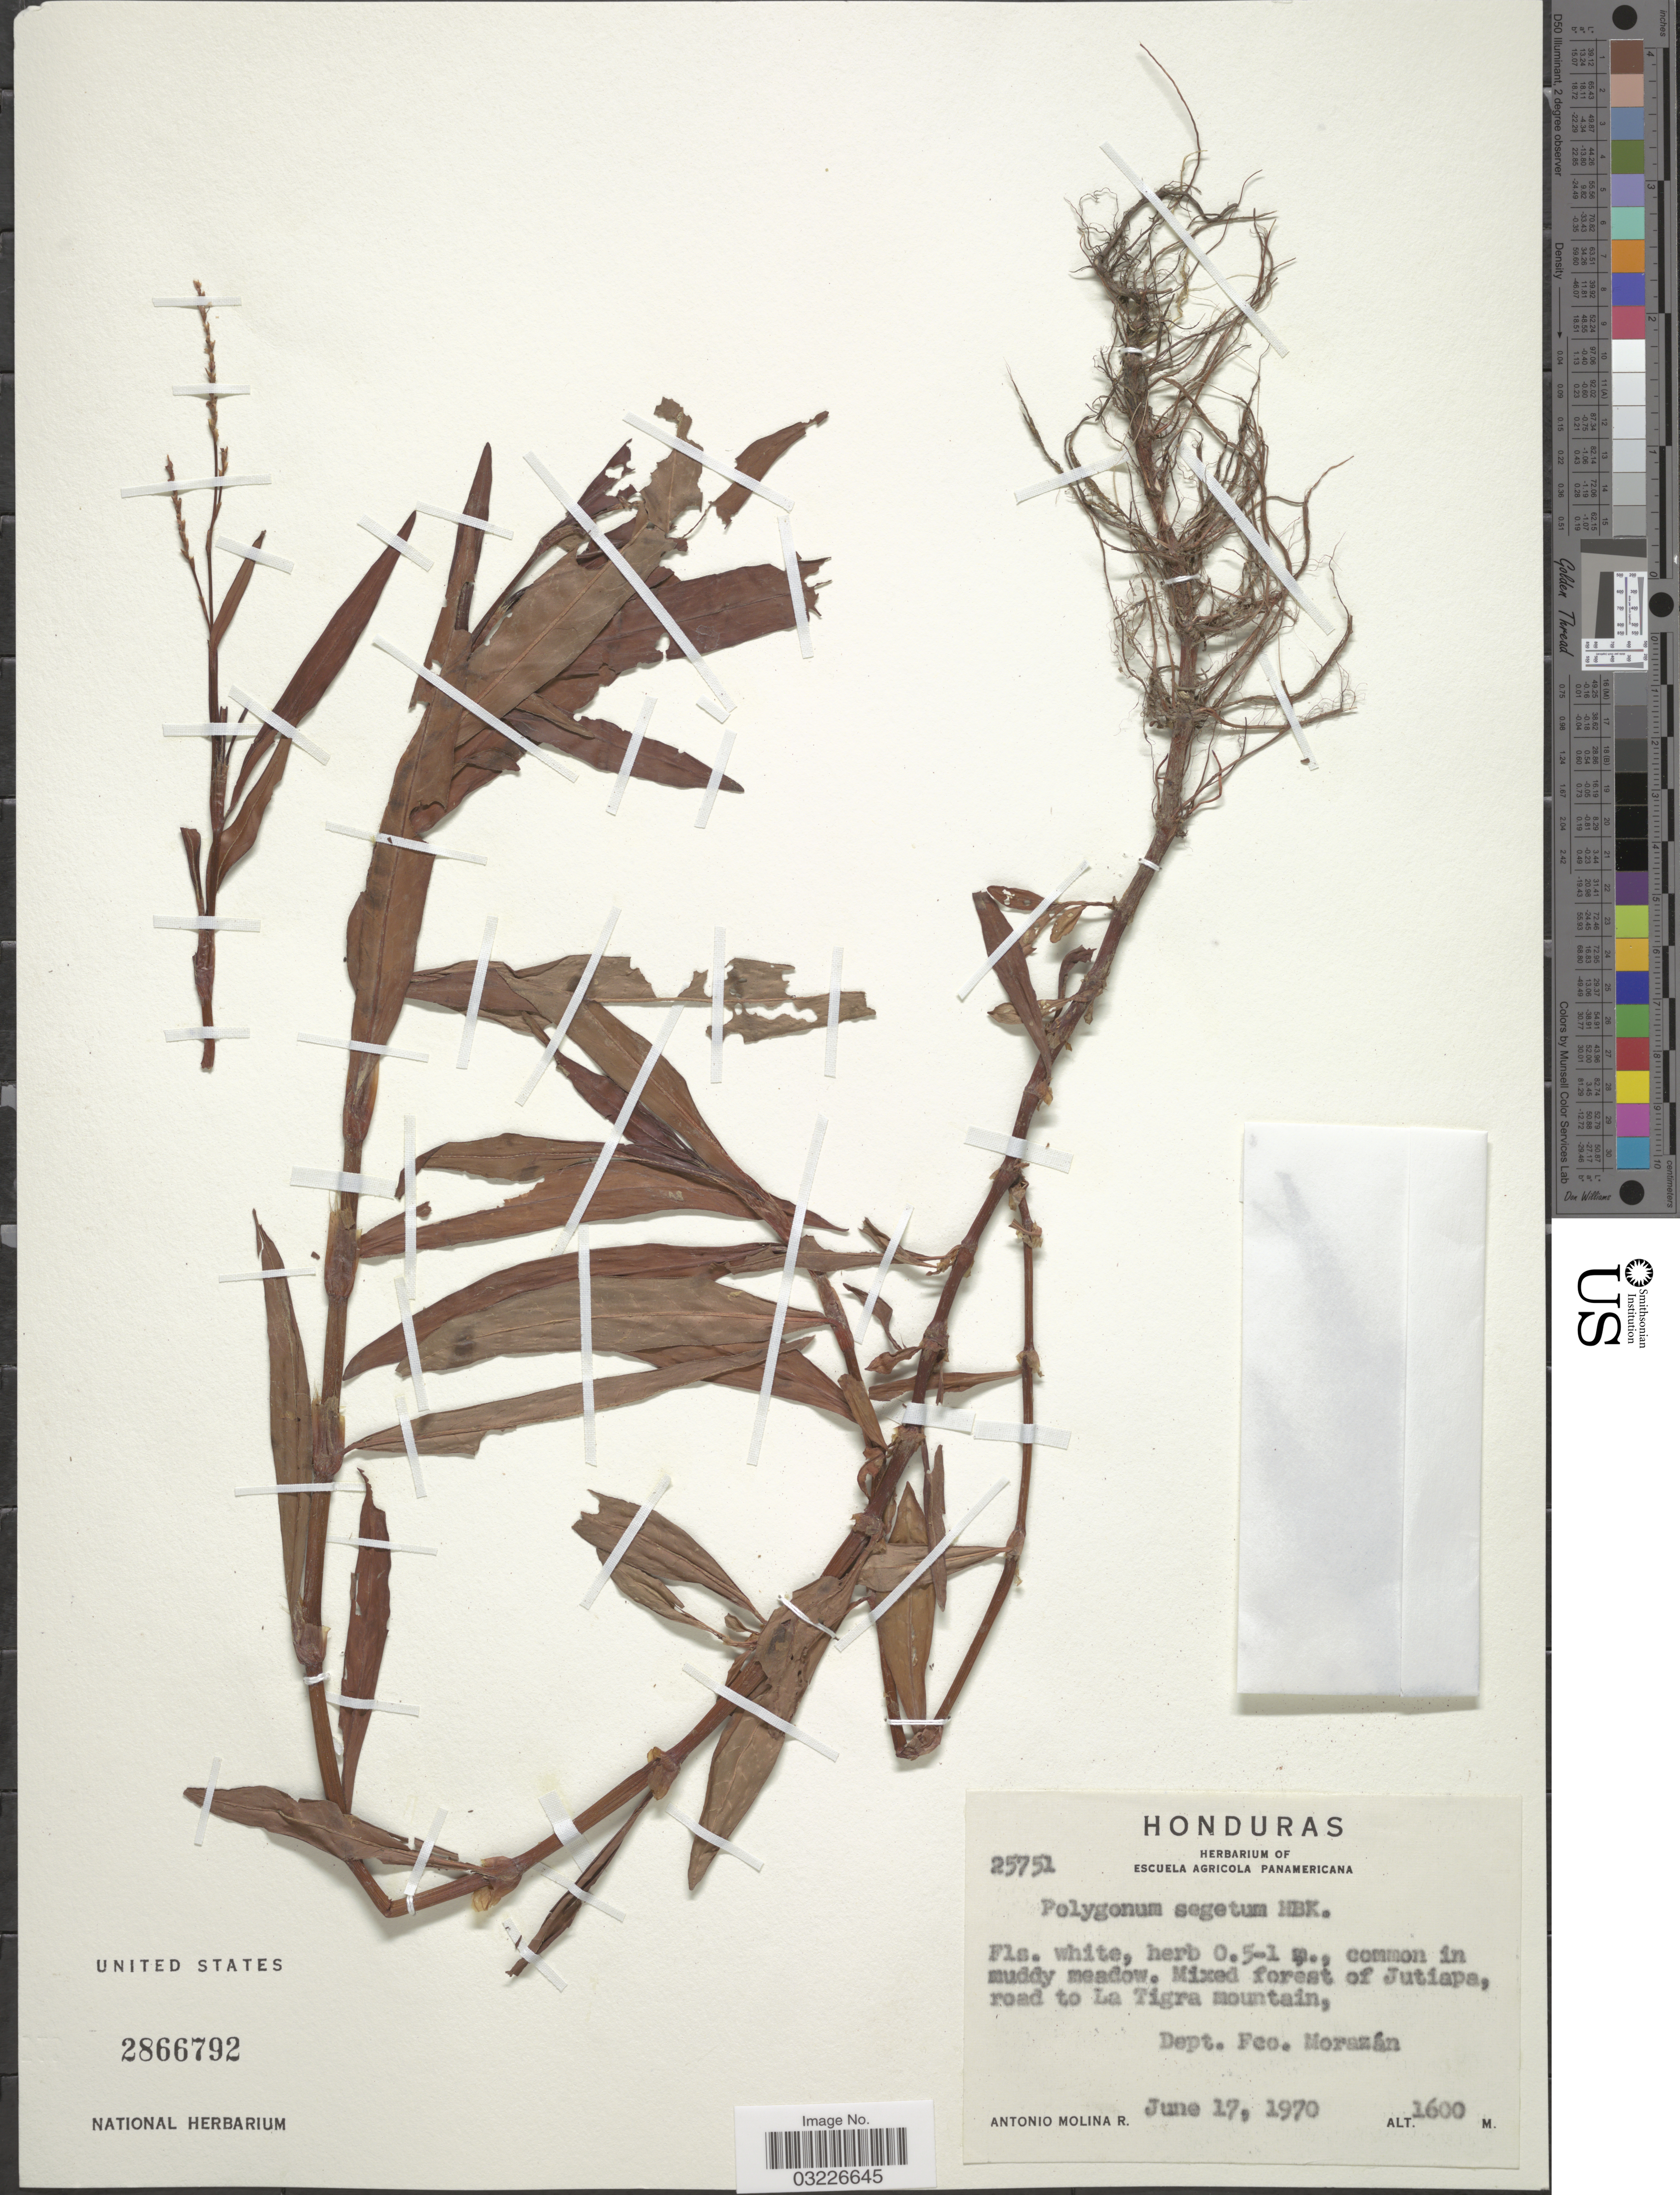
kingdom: Plantae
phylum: Tracheophyta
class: Magnoliopsida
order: Caryophyllales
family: Polygonaceae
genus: Polygonum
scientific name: Polygonum segetum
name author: Kunth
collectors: A. Molina R.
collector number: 25751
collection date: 1970-06-17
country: Honduras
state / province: Fco. Morazán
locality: Mixed forest of Jutiapa, road to La Tigra mountain, Dept. Fco. Morazán.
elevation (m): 1600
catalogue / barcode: US 2866792